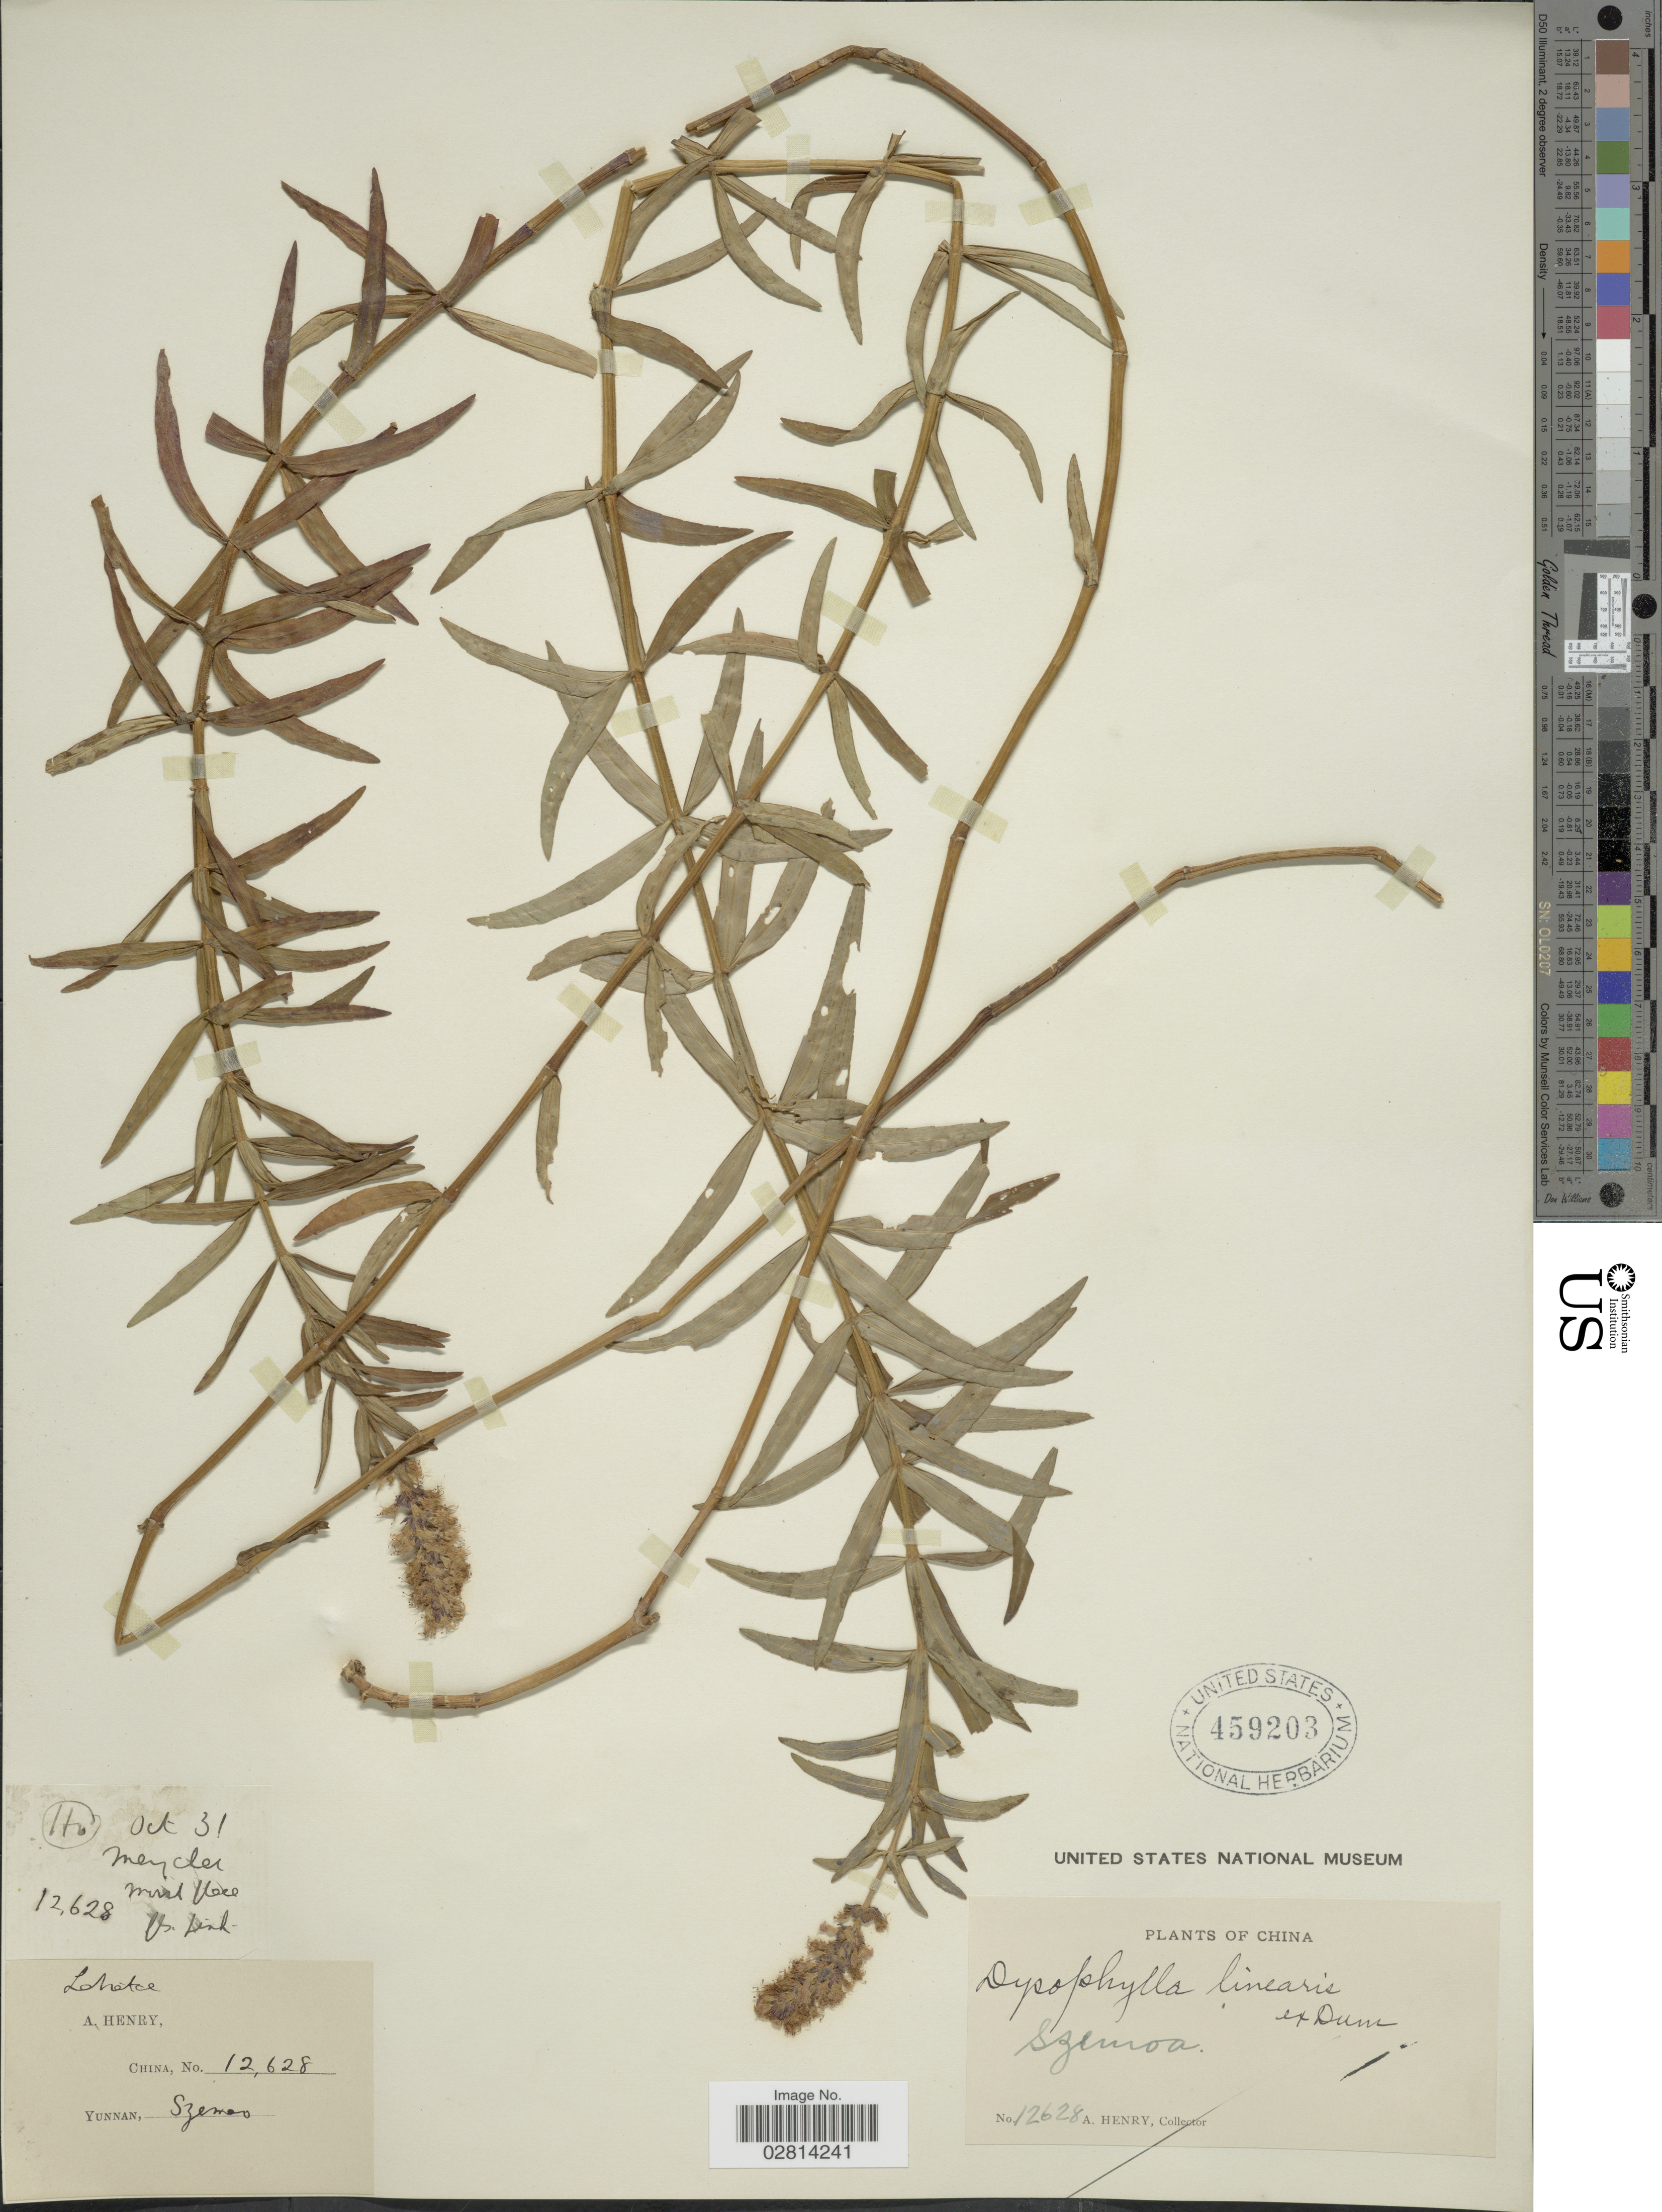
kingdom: Plantae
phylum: Tracheophyta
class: Magnoliopsida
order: Lamiales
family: Lamiaceae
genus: Pogostemon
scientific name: Pogostemon linearis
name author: (Benth.) Kuntze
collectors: A. Henry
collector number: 12628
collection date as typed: Transcribed d/m/y: /10/31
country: China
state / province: Yunnan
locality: Szemoa. Mey Cher. Ho.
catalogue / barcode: US 459203